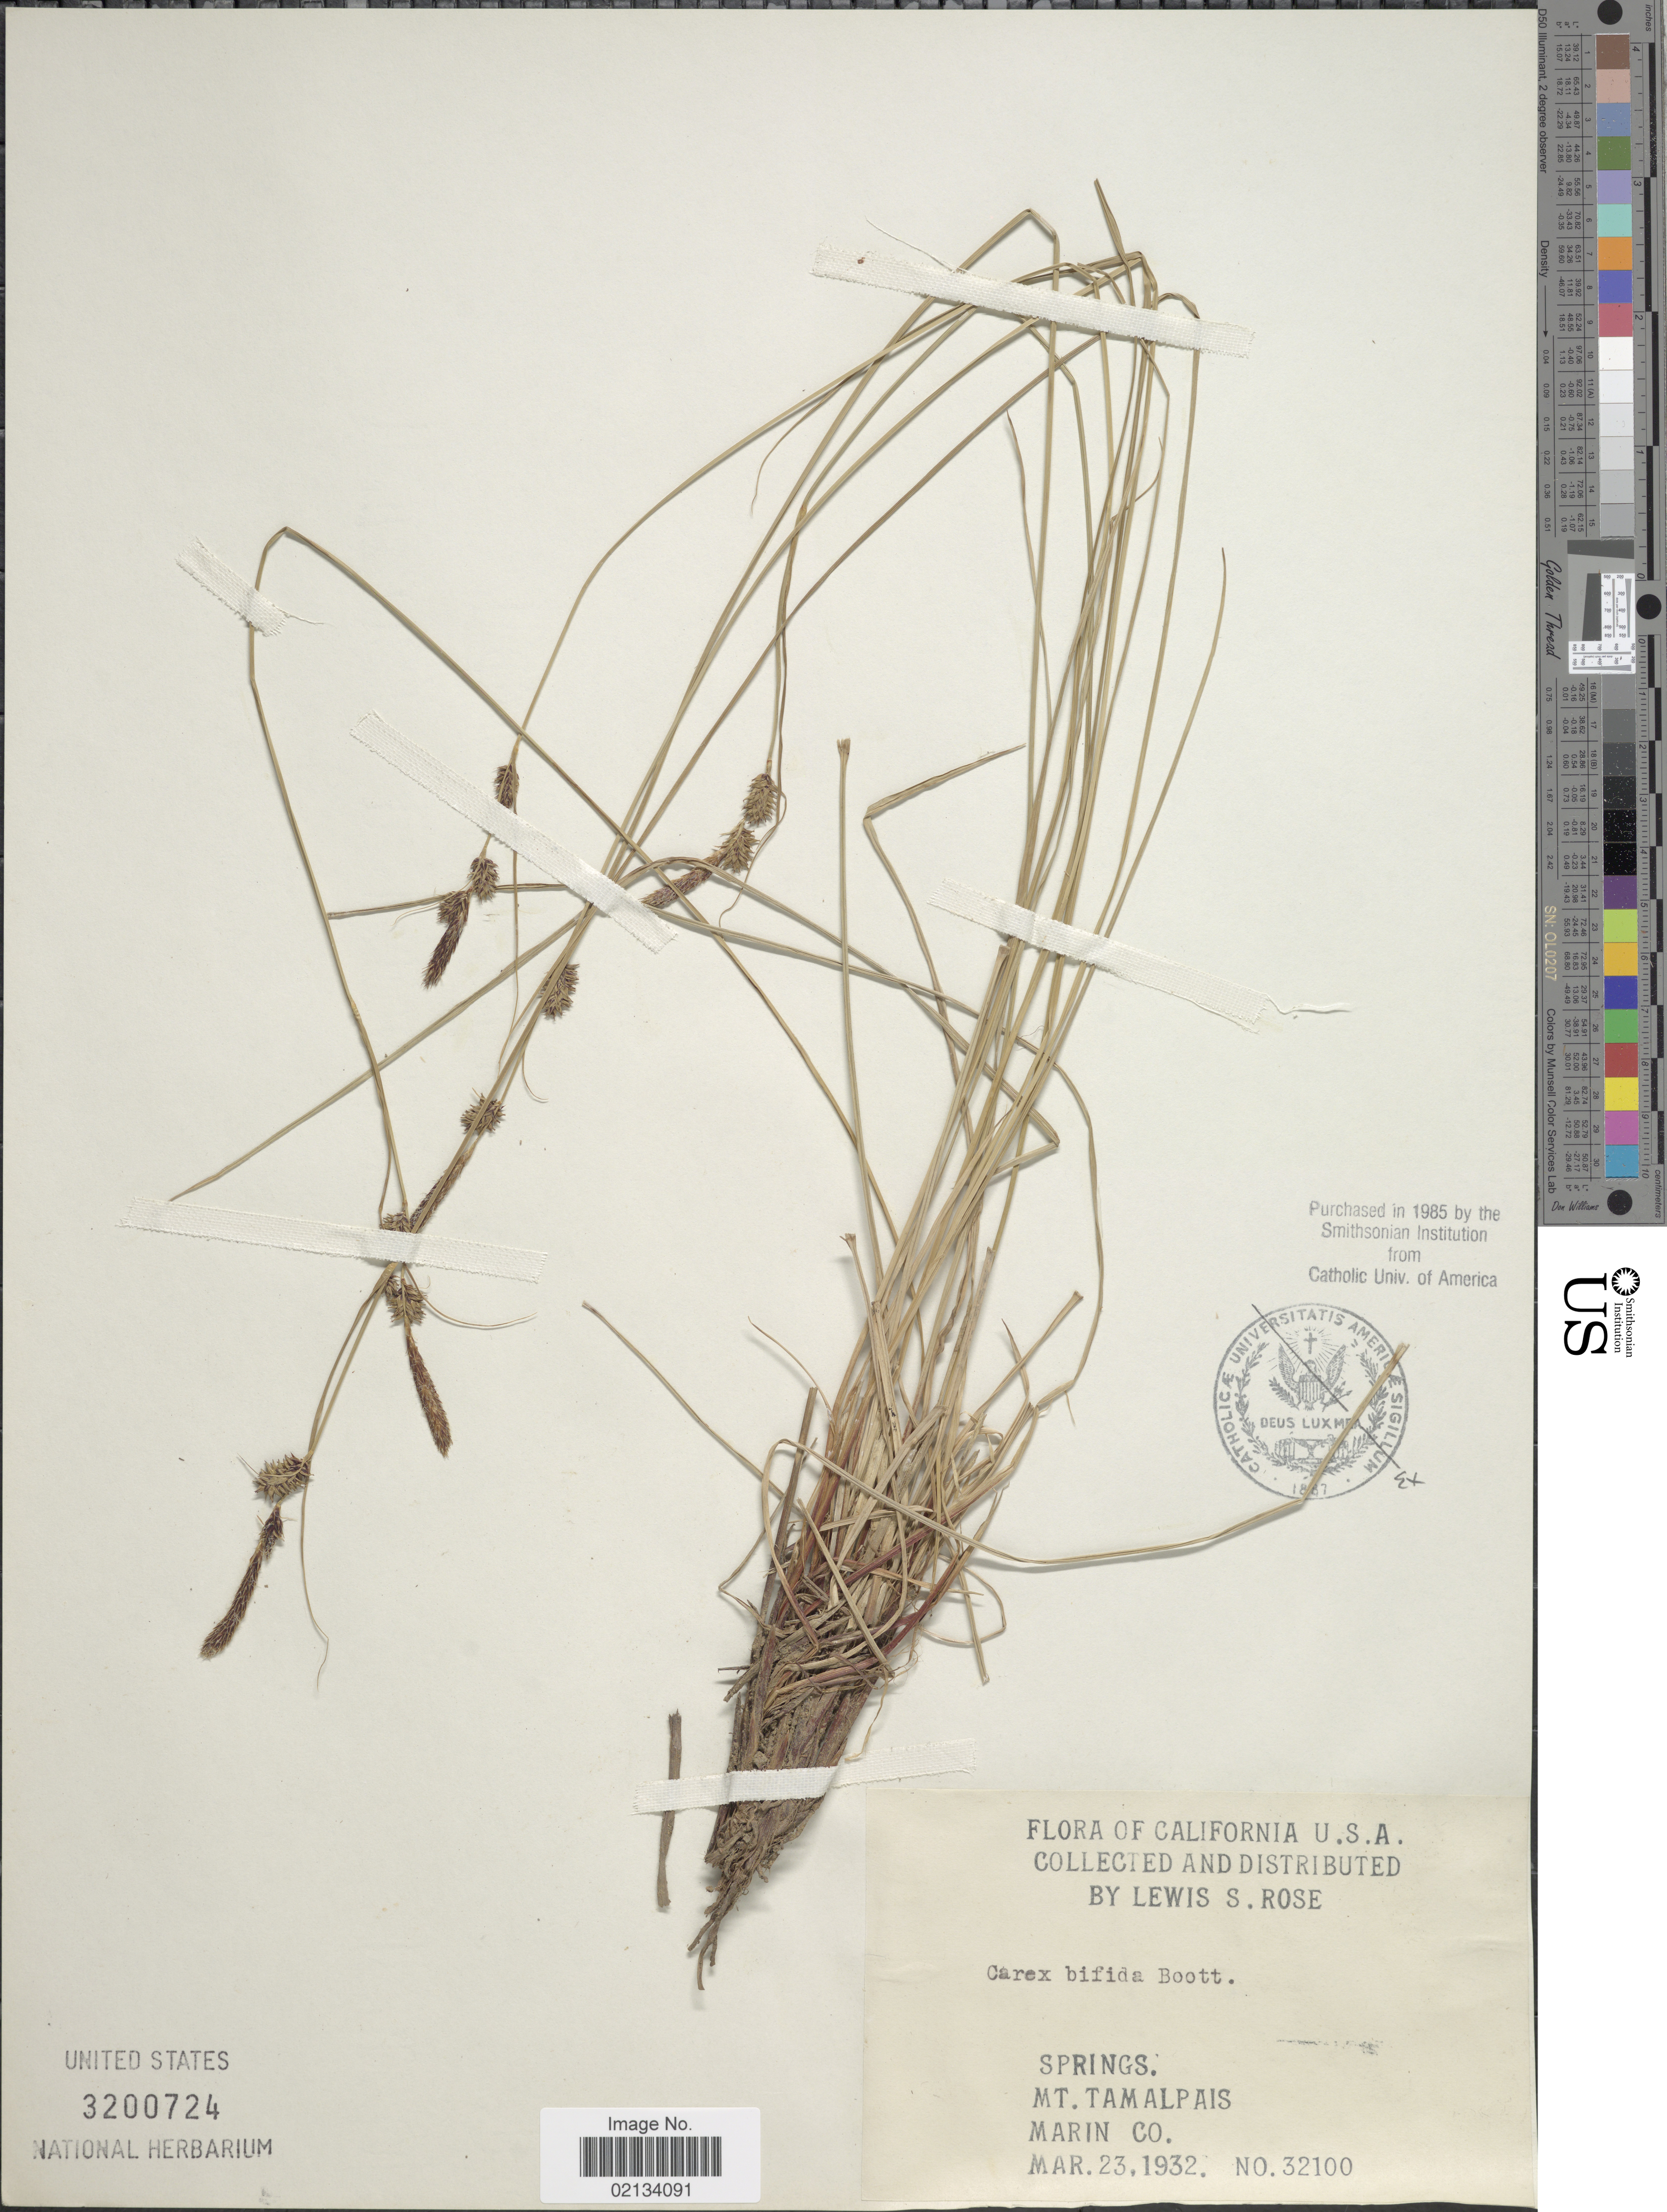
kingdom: Plantae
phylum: Tracheophyta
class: Liliopsida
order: Poales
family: Cyperaceae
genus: Carex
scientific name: Carex serratodens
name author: W. Boott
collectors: L. S. Rose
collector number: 32100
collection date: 1932-03-23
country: United States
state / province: Montana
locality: Springs, Mt. Tamalpais, Marin Co.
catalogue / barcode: US 3200724